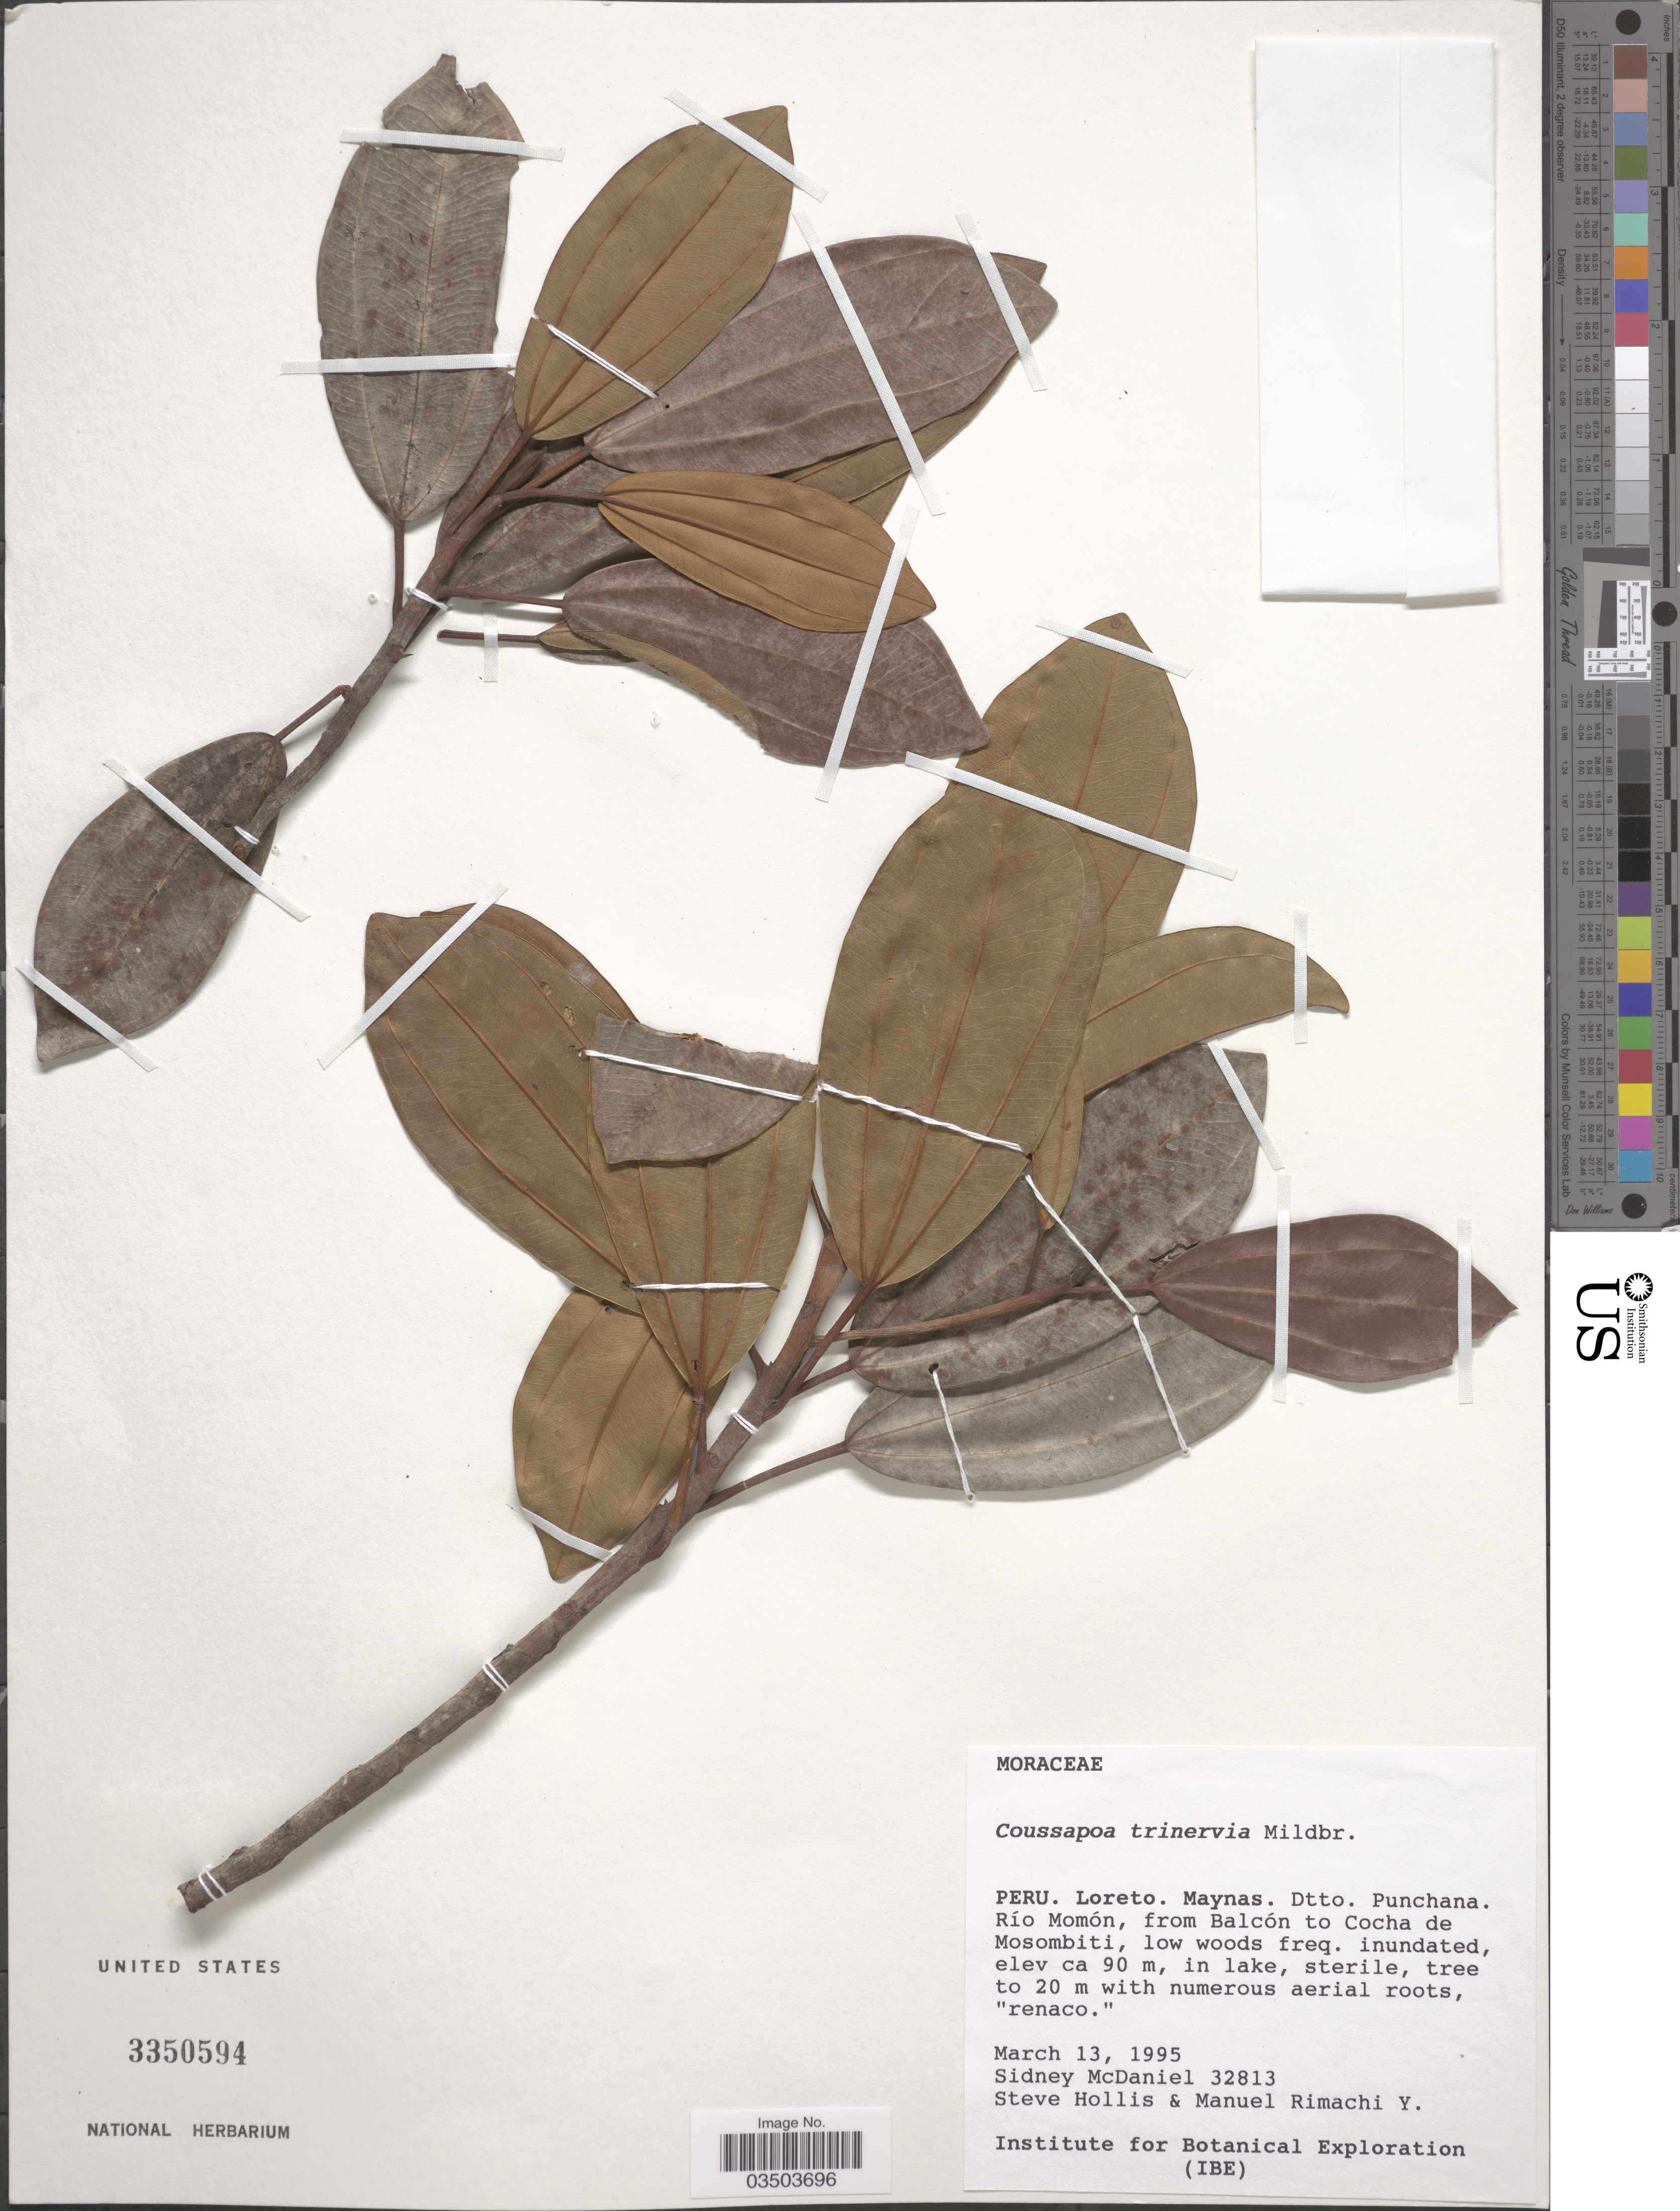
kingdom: Plantae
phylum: Tracheophyta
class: Magnoliopsida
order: Rosales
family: Urticaceae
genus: Coussapoa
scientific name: Coussapoa trinervia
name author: Spruce ex Mildbr.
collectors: S. McDaniel, S. Hollis & M. Rimachi Y.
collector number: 32813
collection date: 1995-03-13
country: Peru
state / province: Loreto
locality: Maynas. Dtto. Punchana. Río Momón, from Balcón to Cocha de Mosombiti.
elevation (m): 90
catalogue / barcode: US 3350594